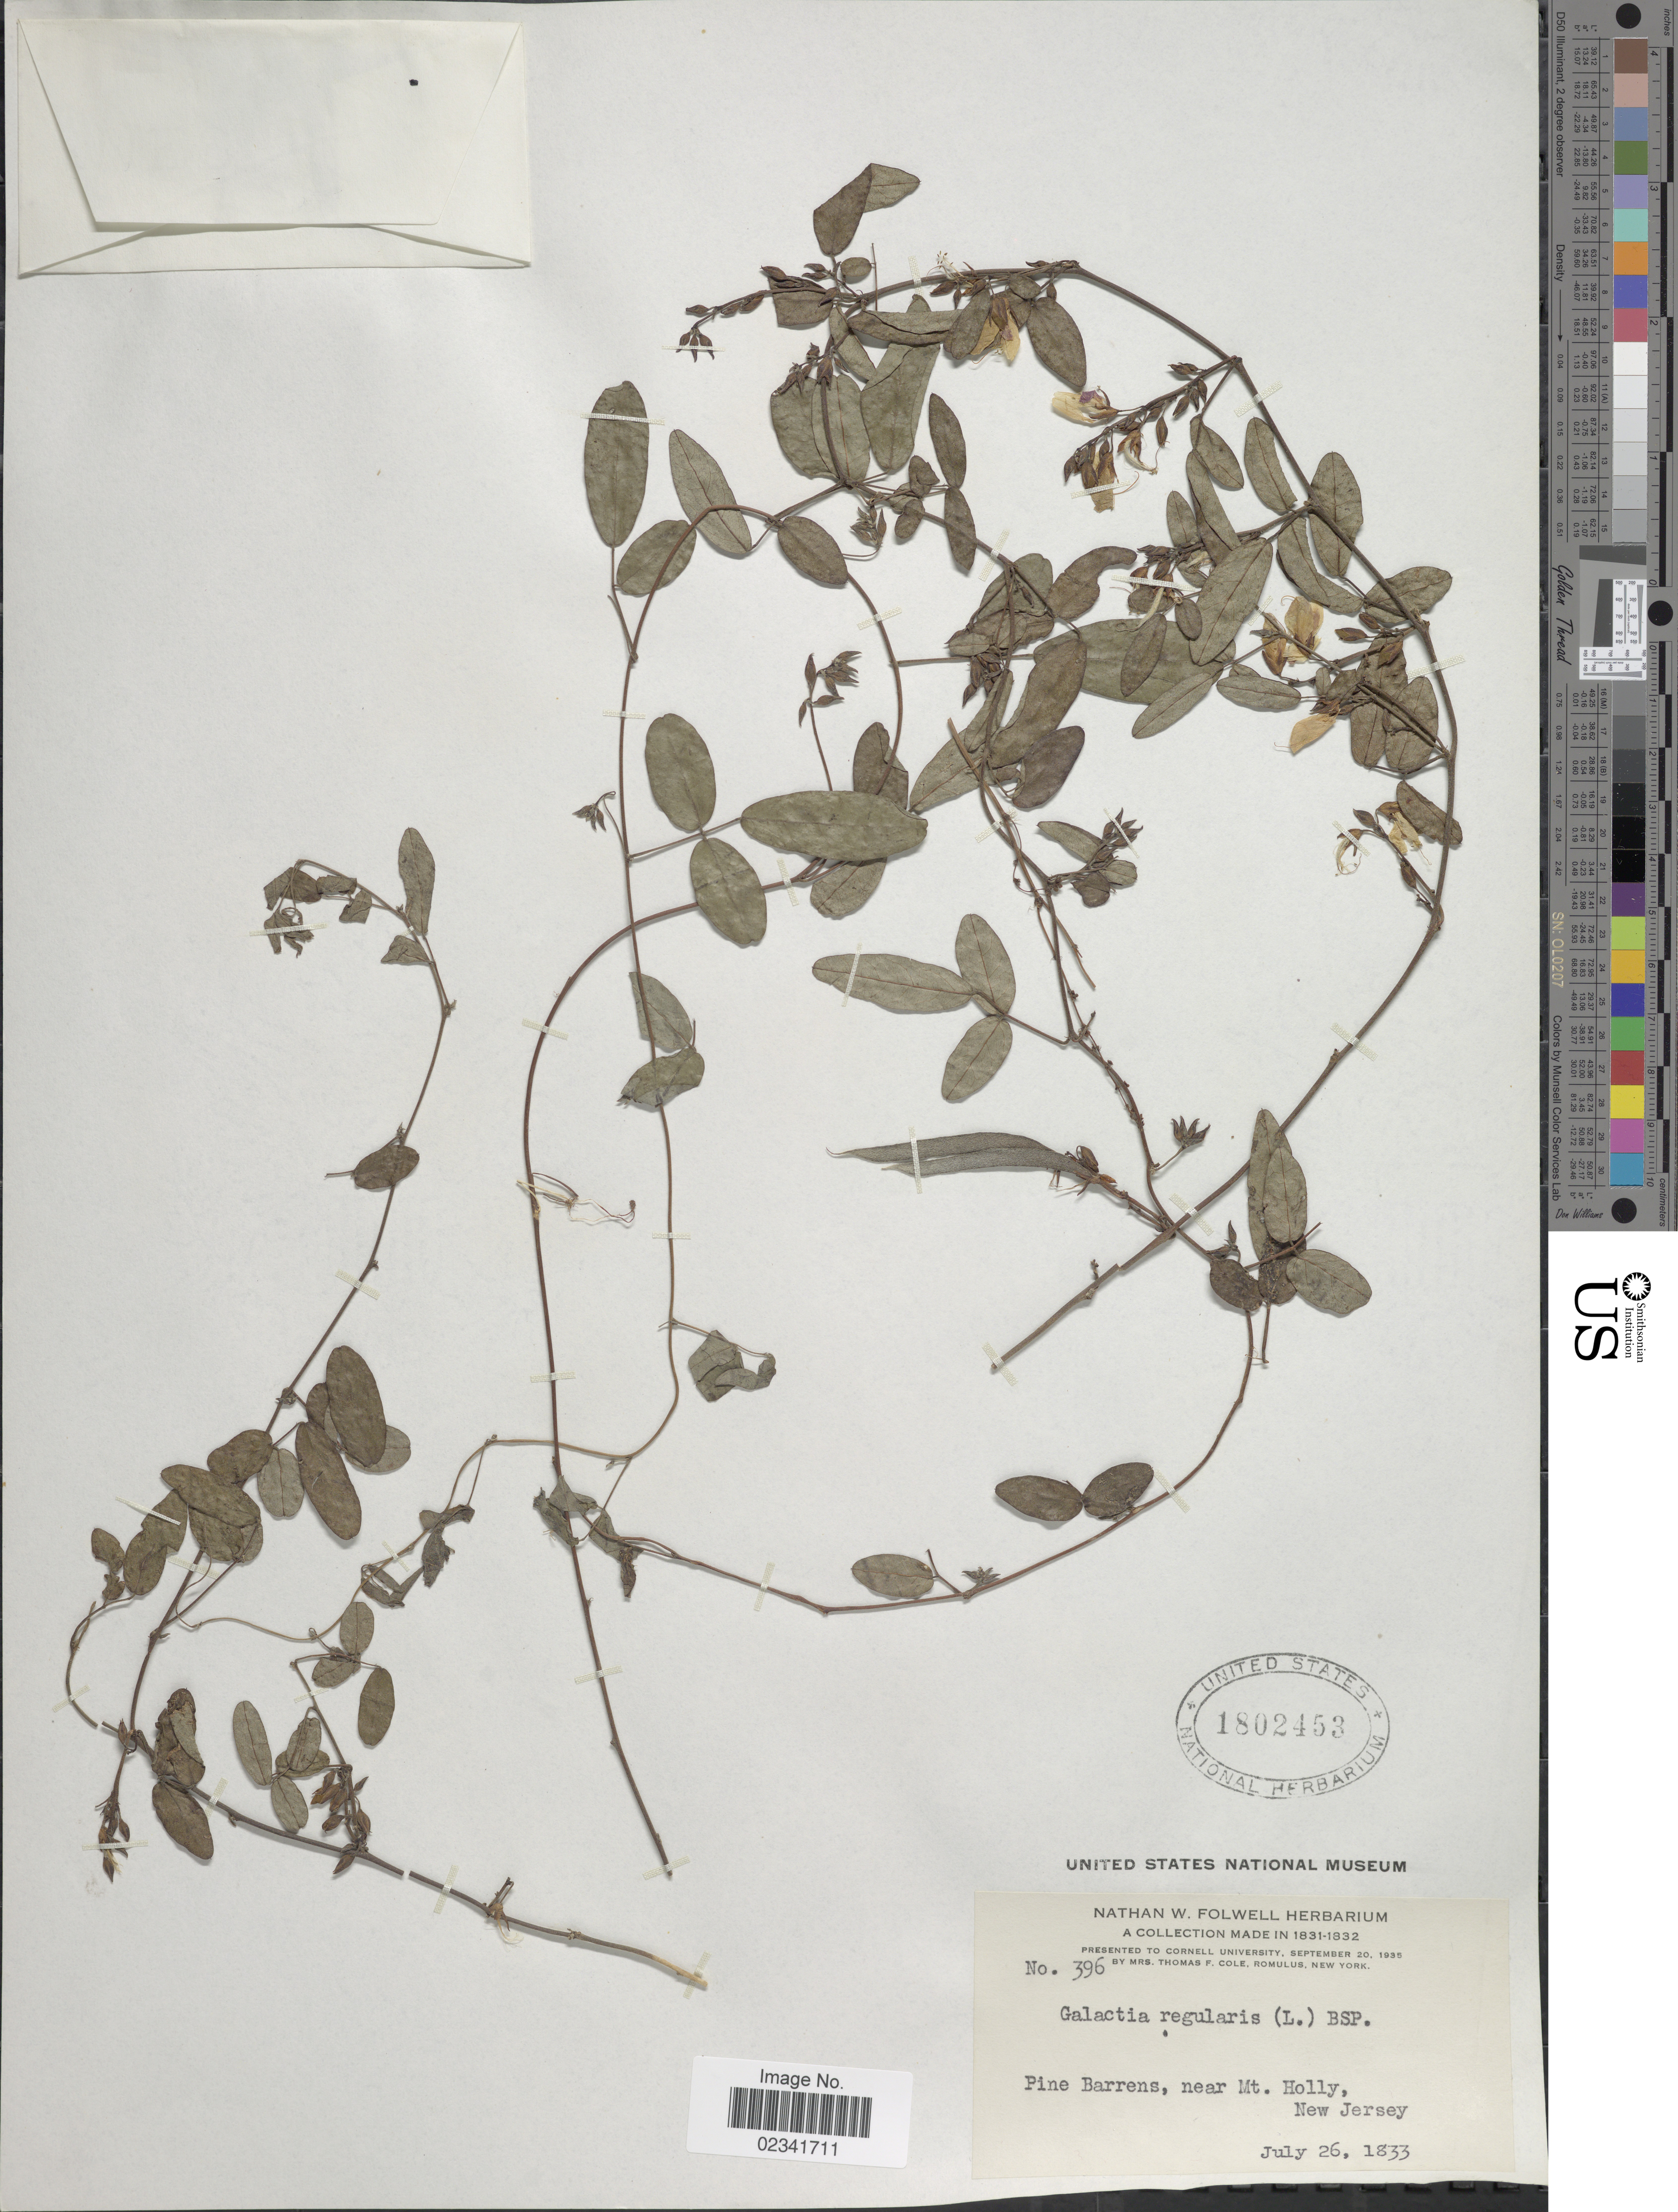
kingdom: Plantae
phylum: Tracheophyta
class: Magnoliopsida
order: Fabales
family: Fabaceae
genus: Galactia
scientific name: Galactia regularis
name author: (L.) Britton, Stearns & Poggenb.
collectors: N. Folwell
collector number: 396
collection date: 1833-07-26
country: United States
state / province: New Jersey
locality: Pine barrens, near Mt. Holly, New Jersey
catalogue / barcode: US 1802453